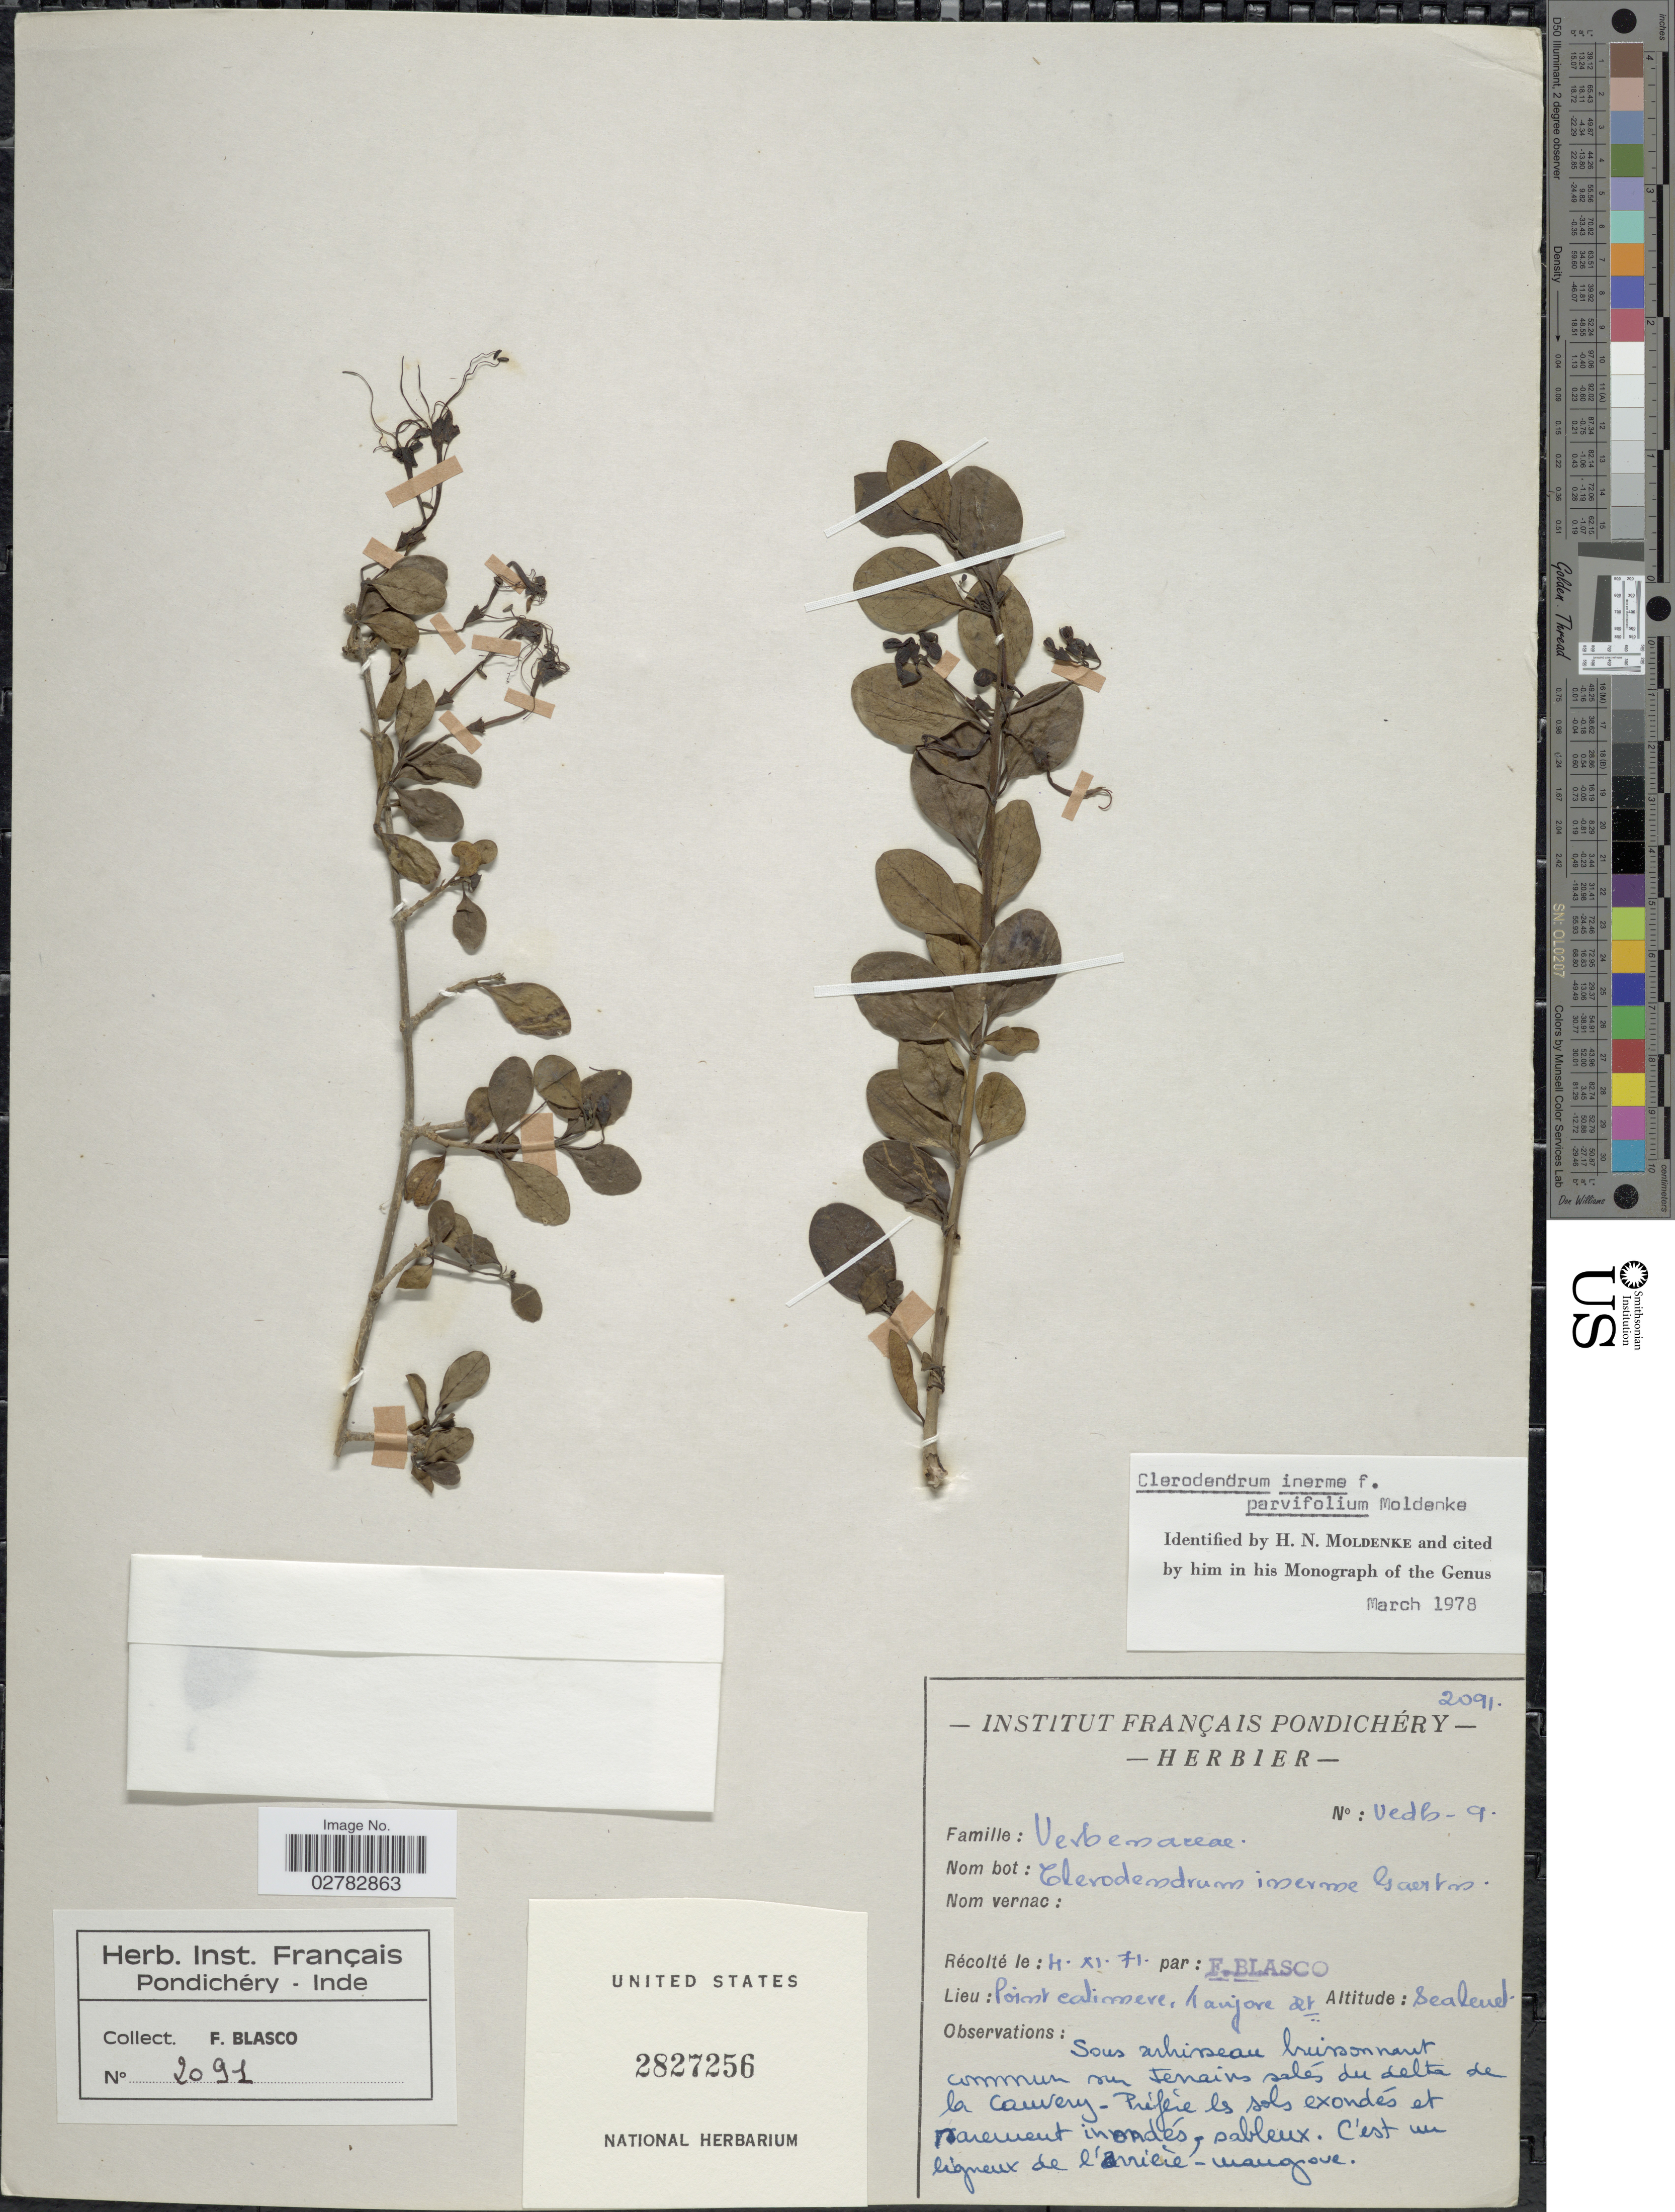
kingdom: Plantae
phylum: Tracheophyta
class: Magnoliopsida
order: Lamiales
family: Lamiaceae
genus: Clerodendrum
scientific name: Clerodendrum inerme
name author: (L.) Gaertn.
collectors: F. Blasco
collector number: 2091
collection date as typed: Transcribed d/m/y: 4/11/71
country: India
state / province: Pondicherry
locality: Point Calimere, Tanjore Dr.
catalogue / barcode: US 2827256